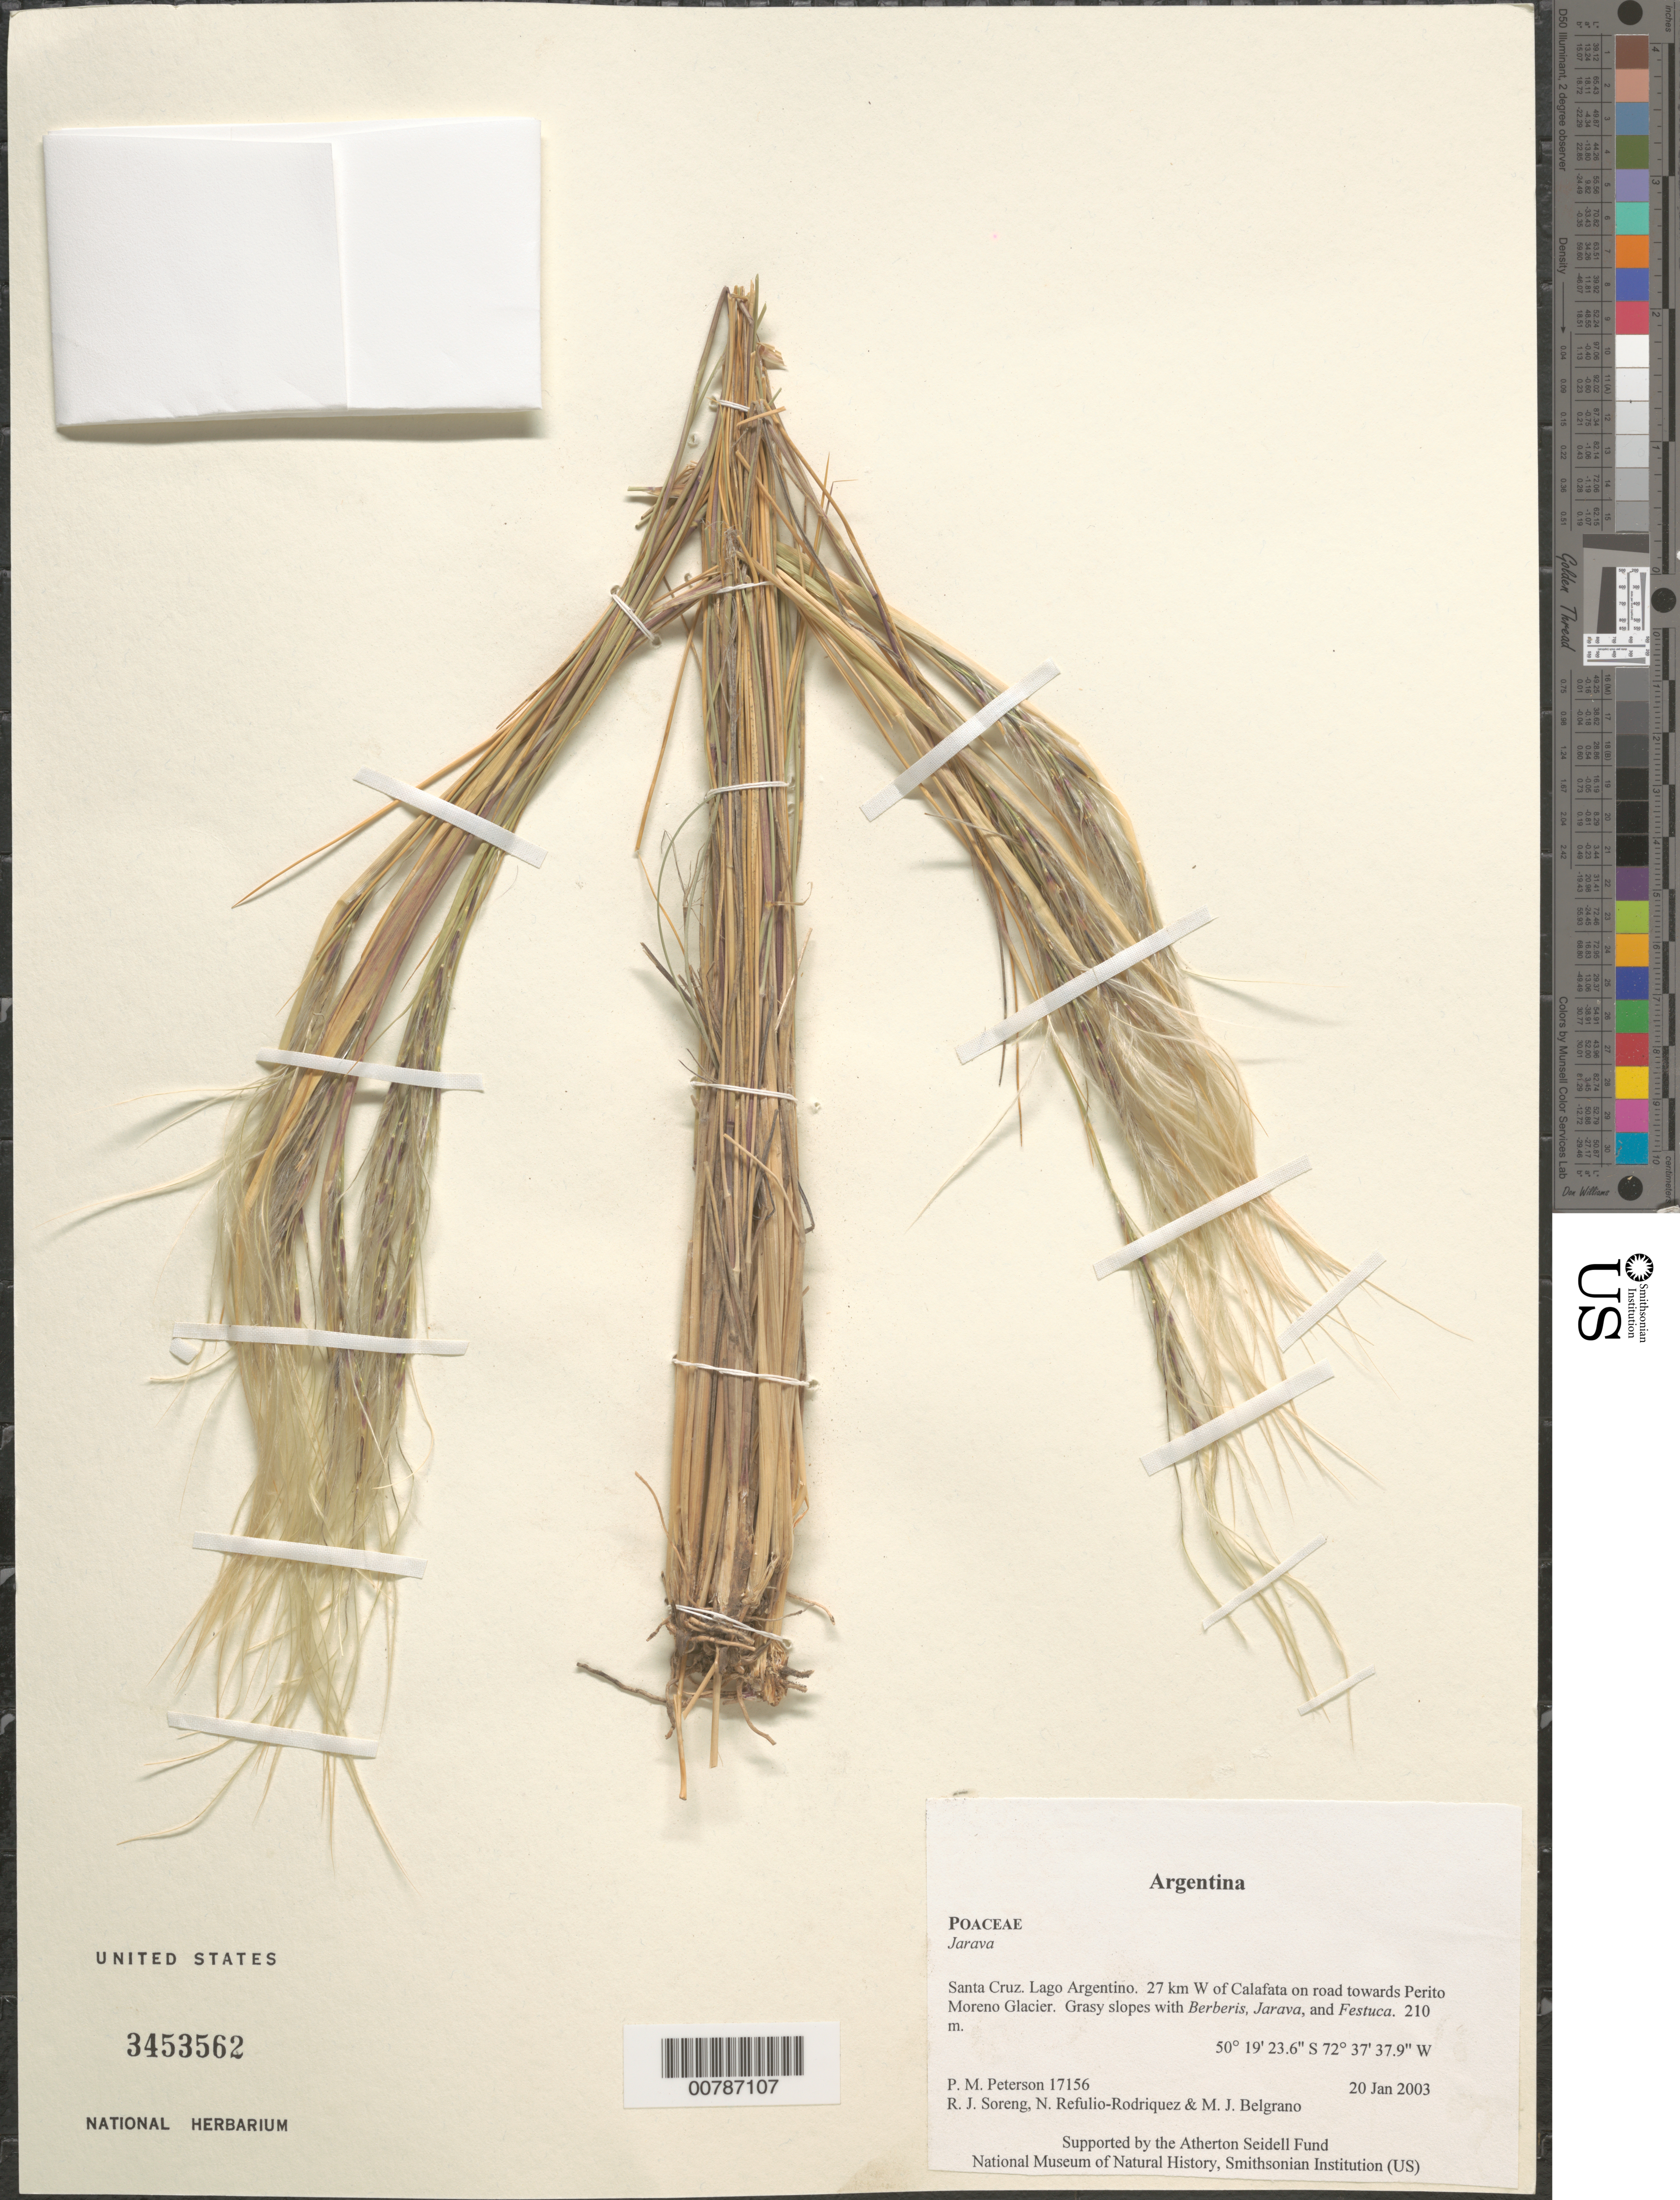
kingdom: Plantae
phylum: Tracheophyta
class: Liliopsida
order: Poales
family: Poaceae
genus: Pappostipa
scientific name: Pappostipa sp.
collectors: P. M. Peterson, R. J. Soreng, N. Refulio-Rodríguez & M. Belgrano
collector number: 17156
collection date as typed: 20 Jan 2003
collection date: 2003-01-20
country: Argentina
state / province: Santa Cruz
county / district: Lago Argentino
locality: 27 km W of Calafata on road towards Perito Moreno Glacier. Grasy slopes with Berberis, Jarava, and Festuca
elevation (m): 210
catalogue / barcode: US 3453562